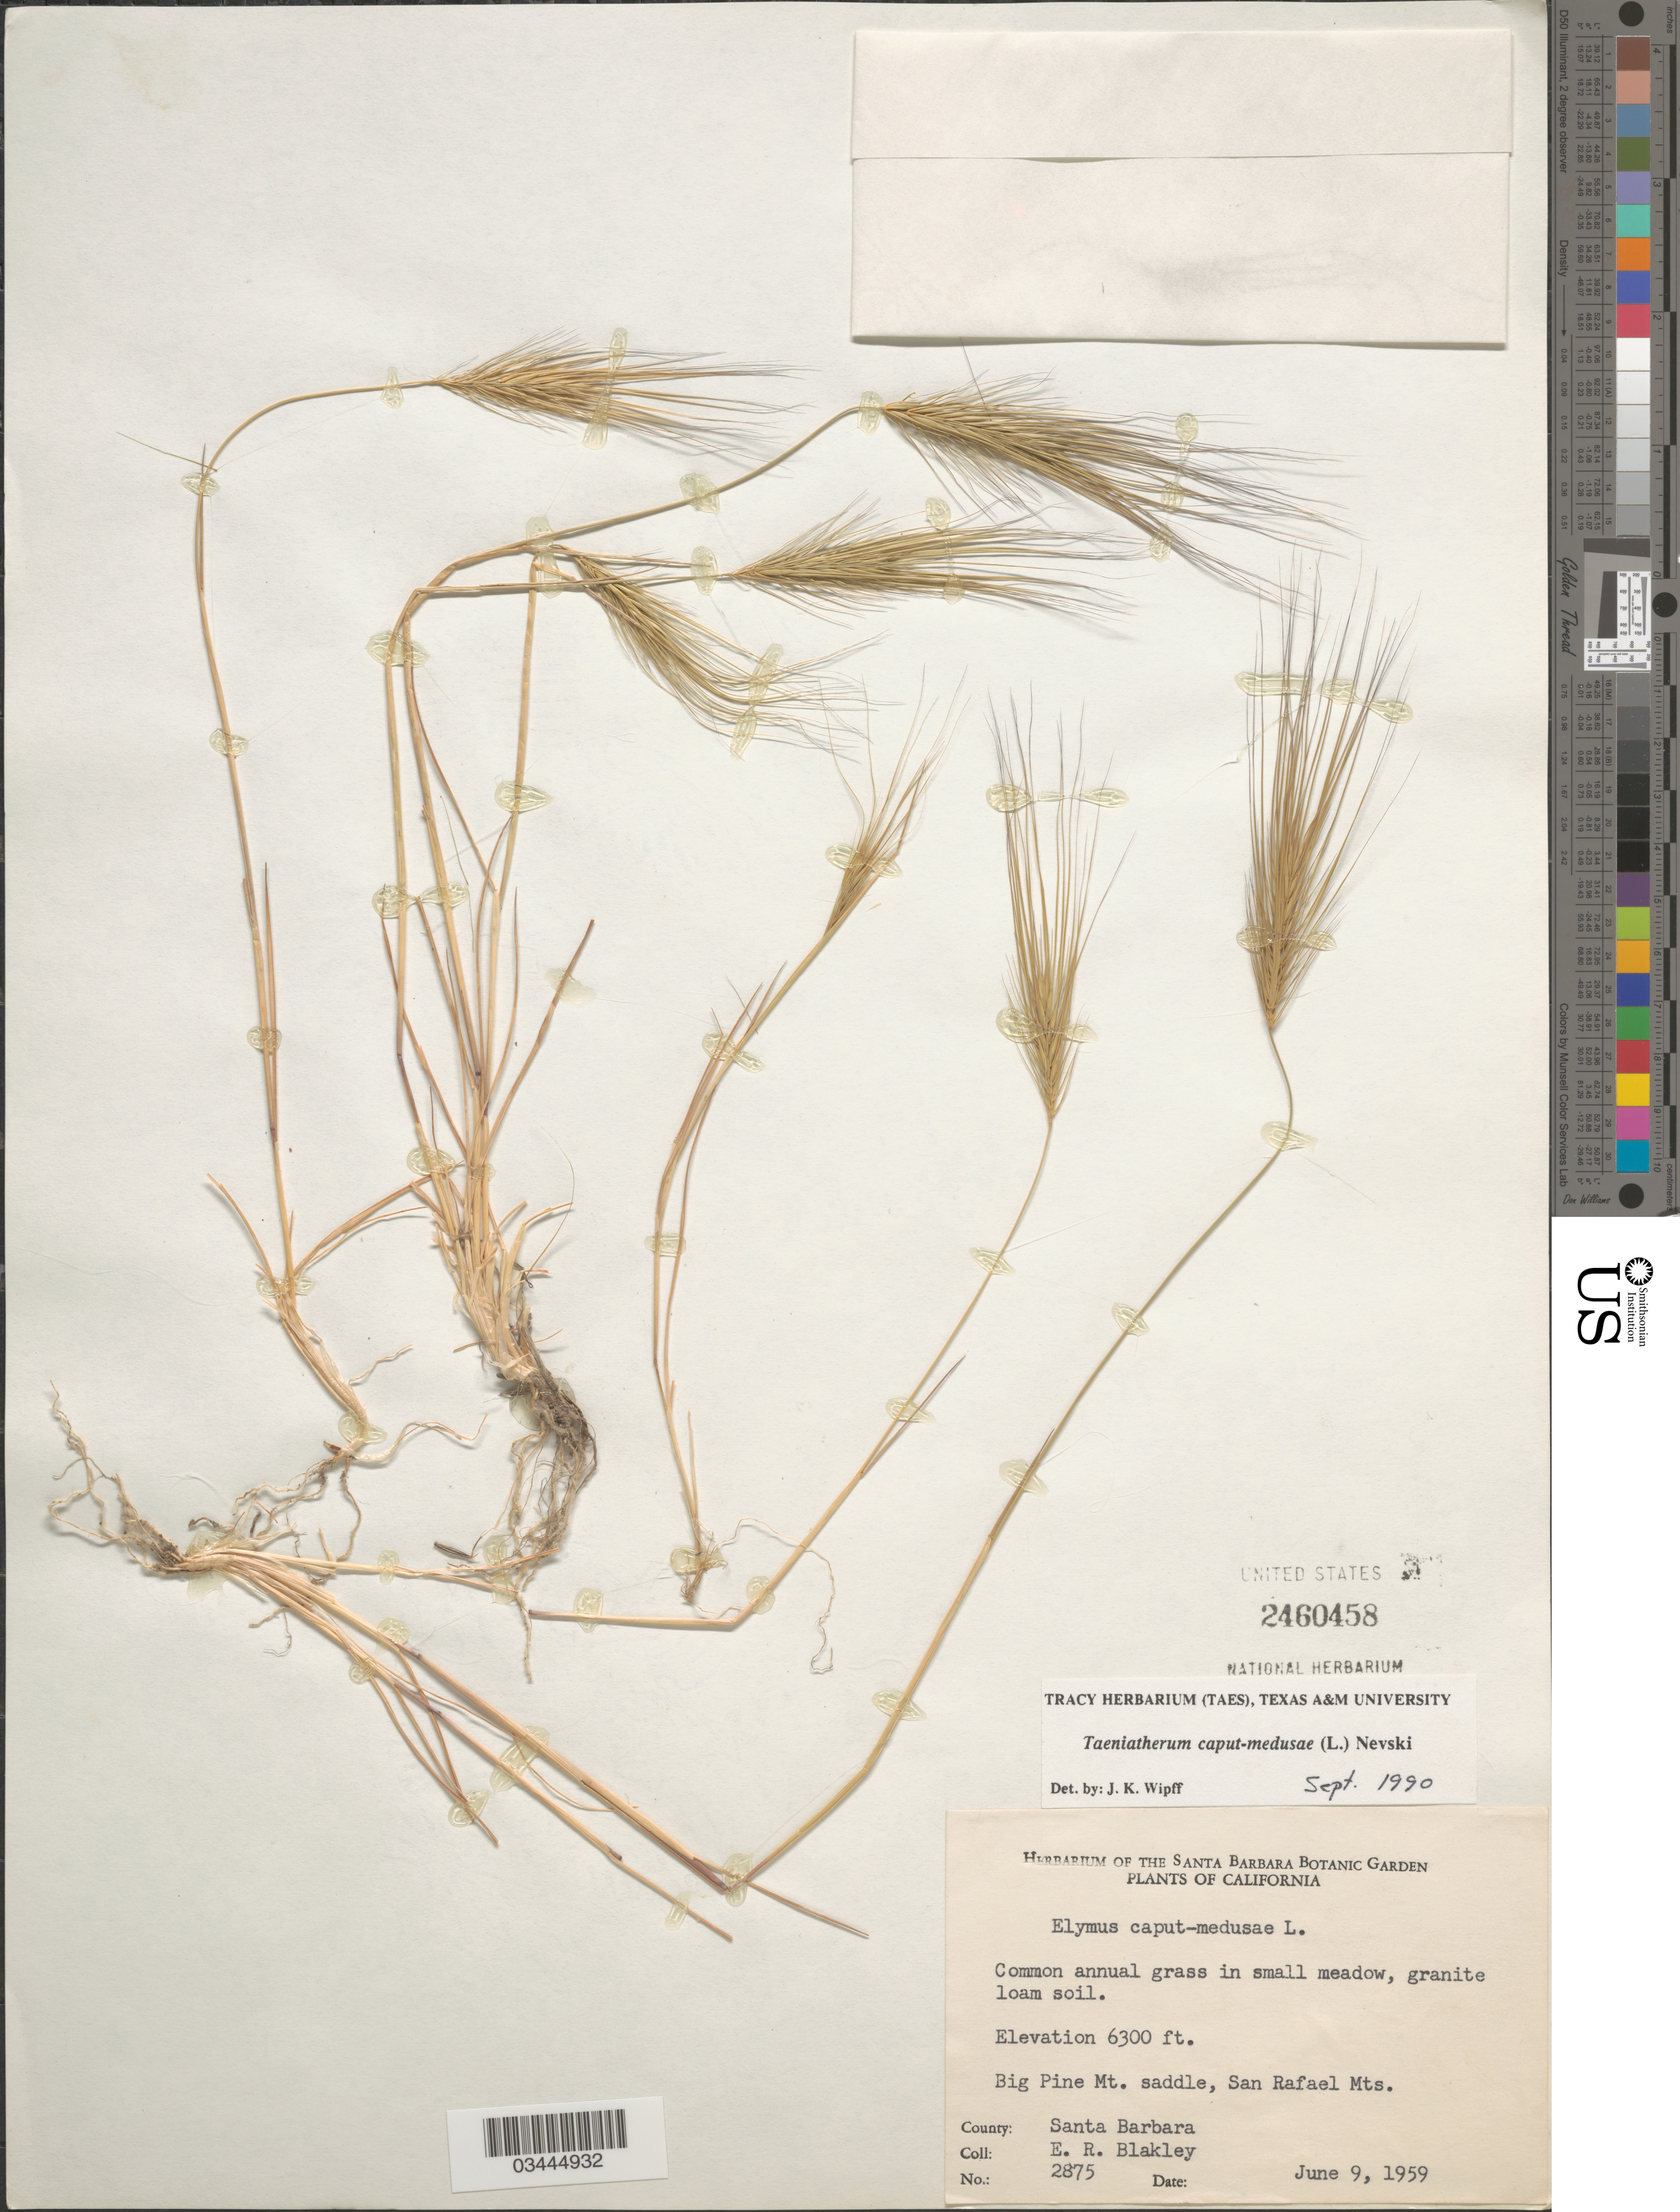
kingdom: Plantae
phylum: Tracheophyta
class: Liliopsida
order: Poales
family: Poaceae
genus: Taeniatherum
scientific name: Taeniatherum caput-medusae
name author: L.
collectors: E. R. Blakley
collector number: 2875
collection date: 1959-06-09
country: United States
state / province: California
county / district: Santa Barbara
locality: Common annual grass in small meadow, granite loam soil. Big Pine Mt. saddle, San Rafael Mts. County: Santa Barbara.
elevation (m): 1920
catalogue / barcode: US 2460458